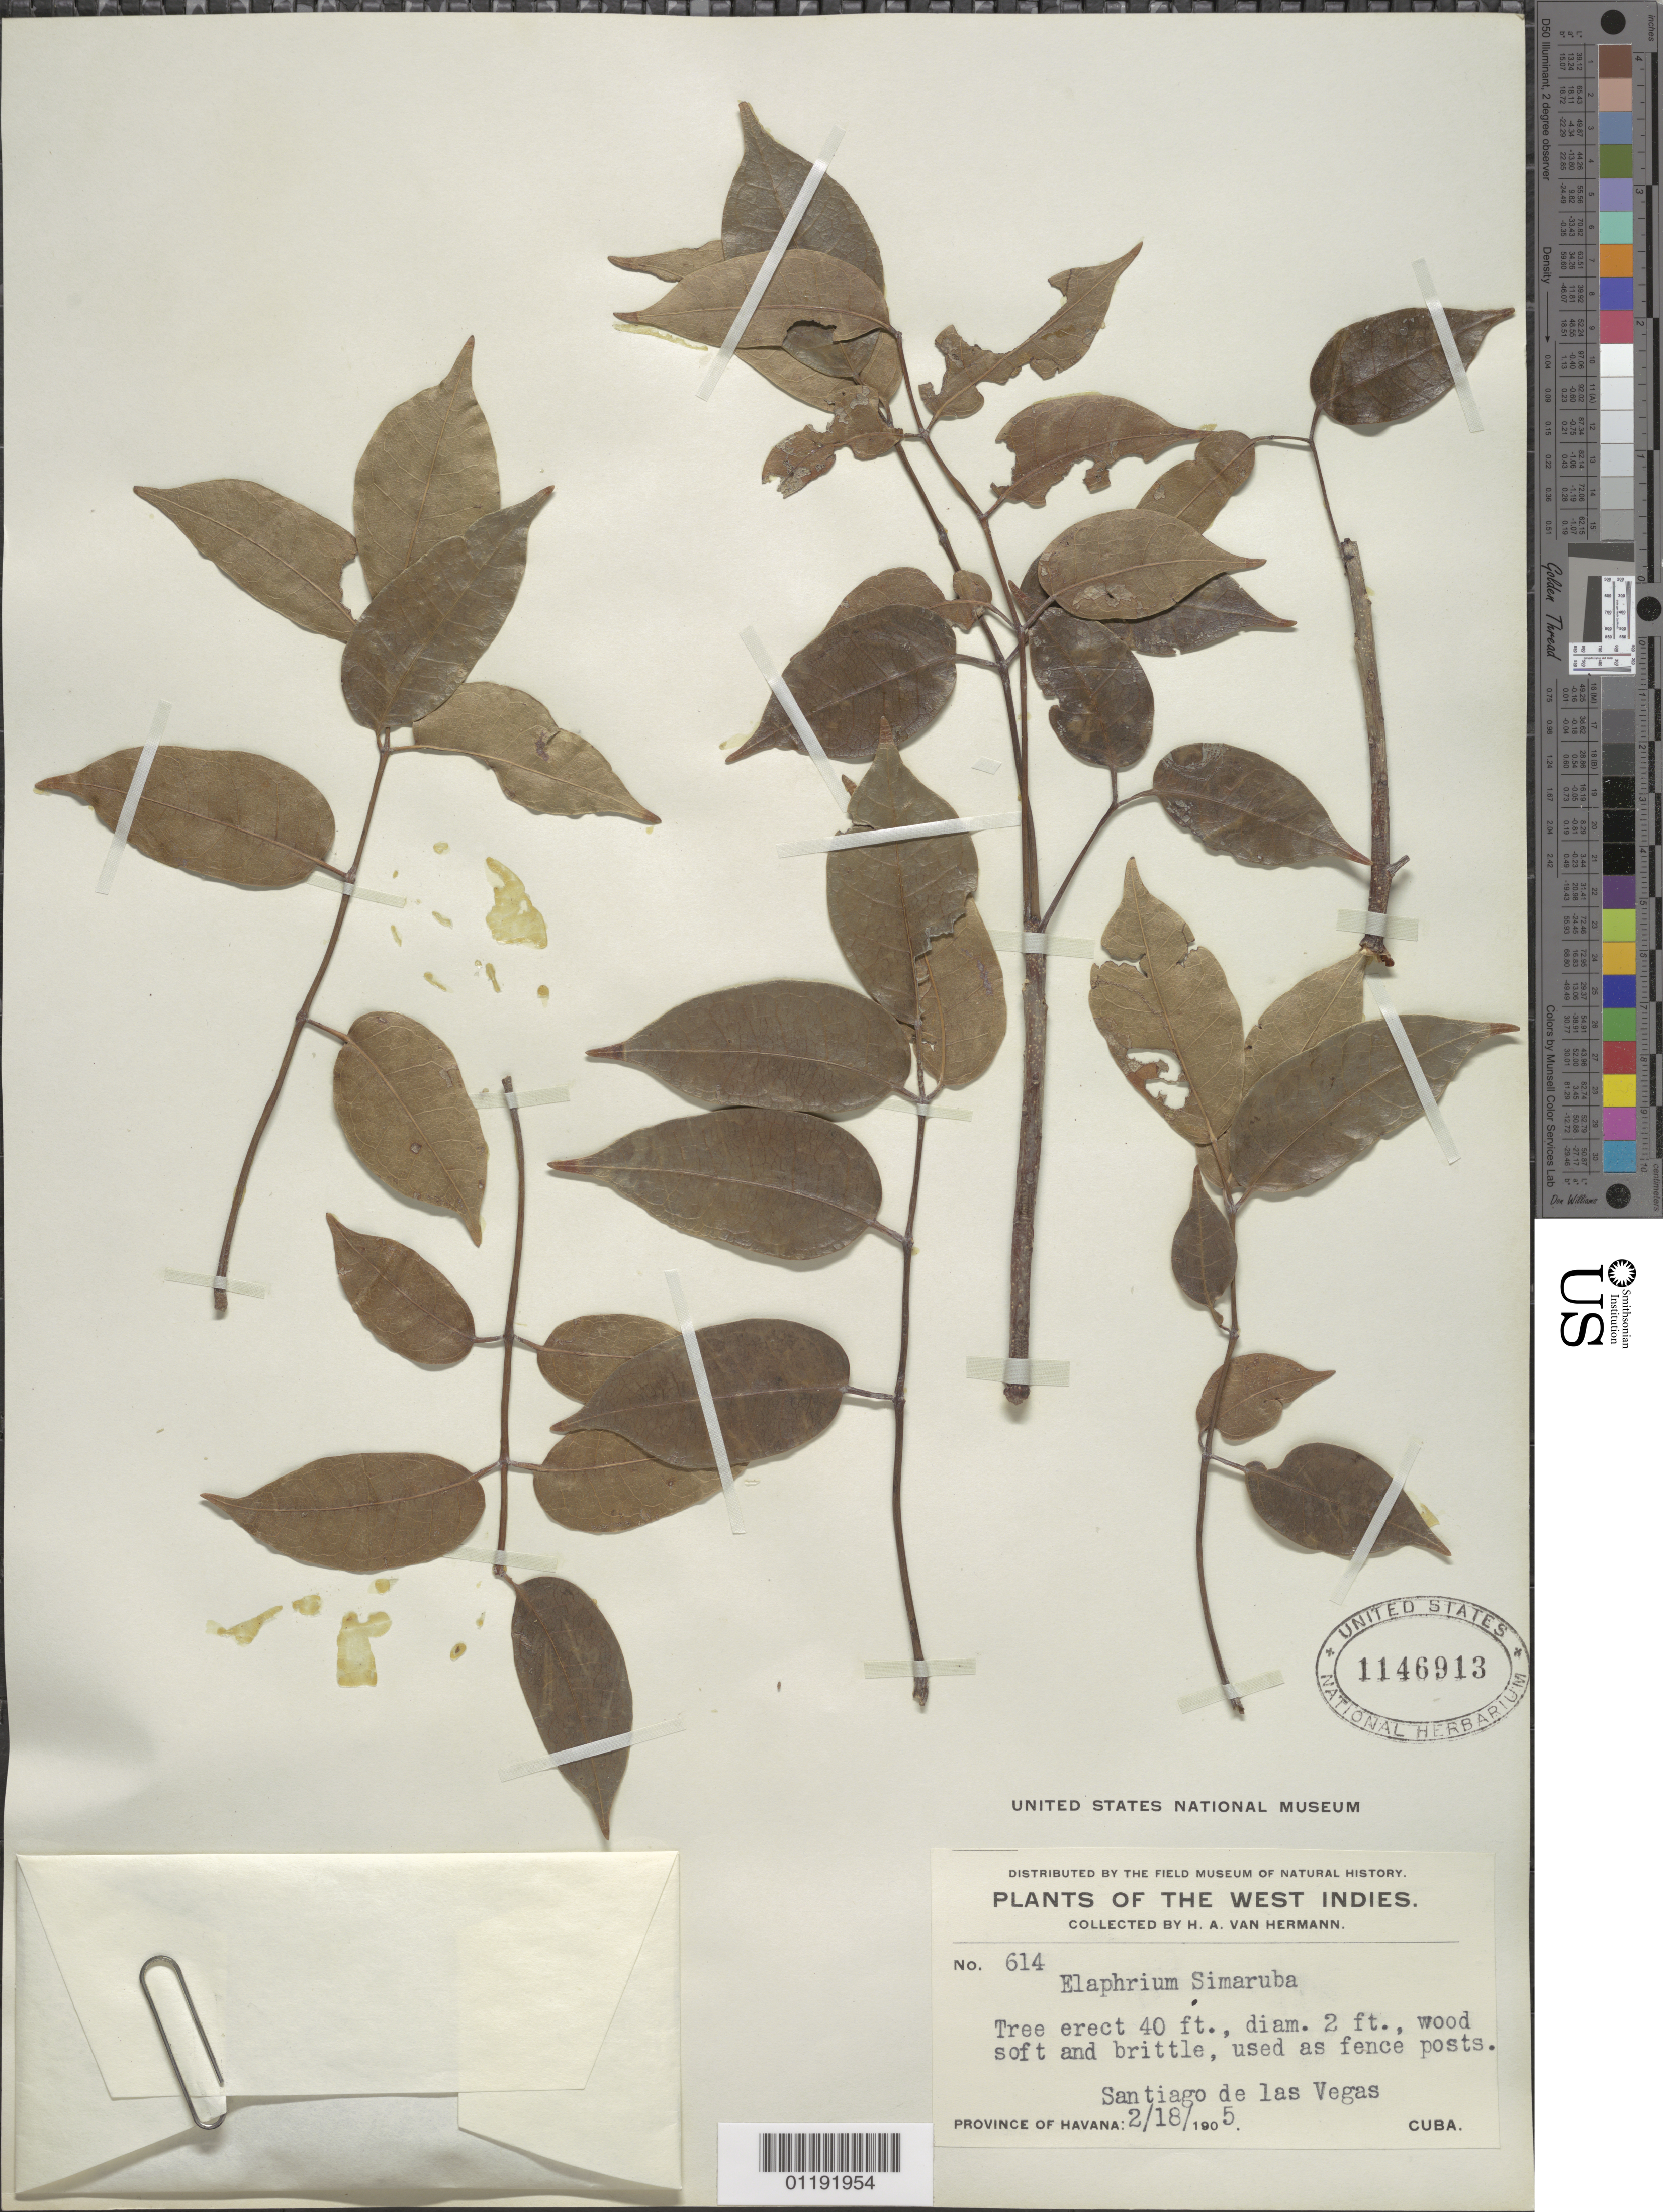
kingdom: Plantae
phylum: Tracheophyta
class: Magnoliopsida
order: Sapindales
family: Burseraceae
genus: Bursera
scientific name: Bursera simaruba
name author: (L.) Sarg.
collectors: H. A. Van Hermann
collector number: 614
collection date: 1905-02-18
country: Cuba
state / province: La Habana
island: Cuba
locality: Santiago de las Vegas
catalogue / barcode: US 1146913